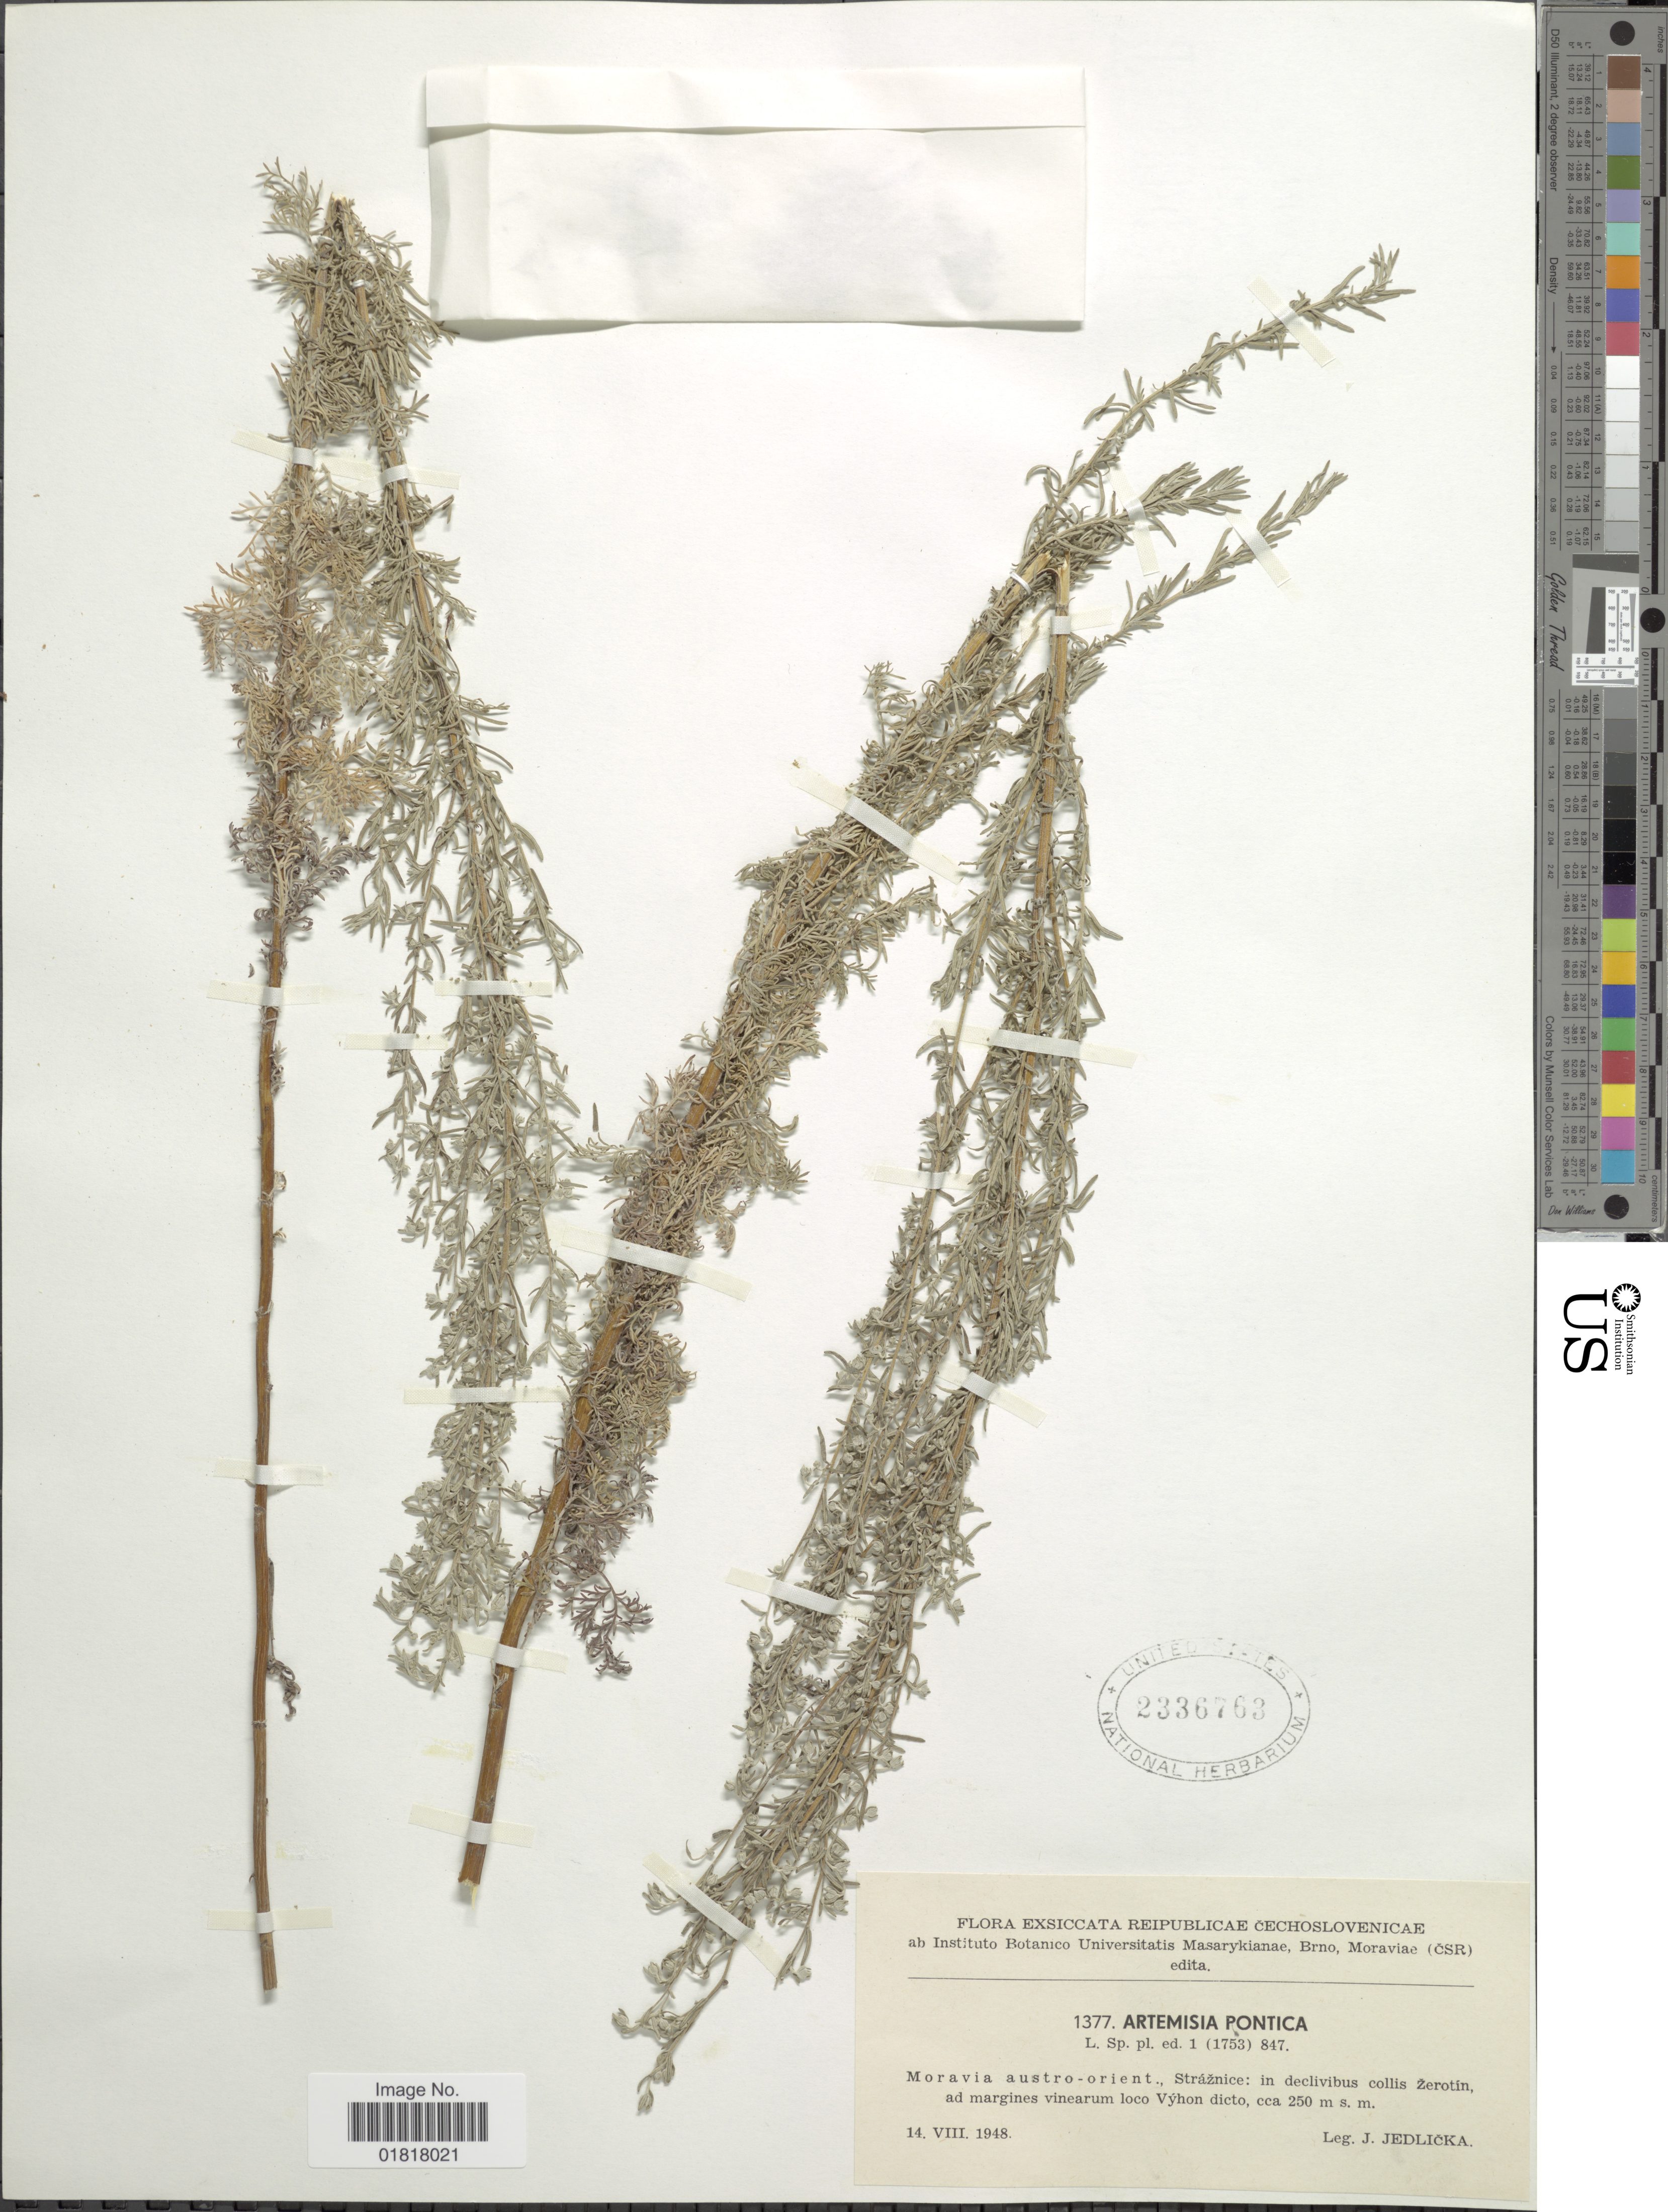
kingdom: Plantae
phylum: Tracheophyta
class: Magnoliopsida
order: Asterales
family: Asteraceae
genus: Artemisia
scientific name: Artemisia pontica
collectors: J. Jedlicka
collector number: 1377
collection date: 1948-08-14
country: Czechia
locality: Moravia austro-orient., Straznice: in declivibus collis Zerotin ad margines vinearum loco Výhon dicto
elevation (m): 250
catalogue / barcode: US 2336763